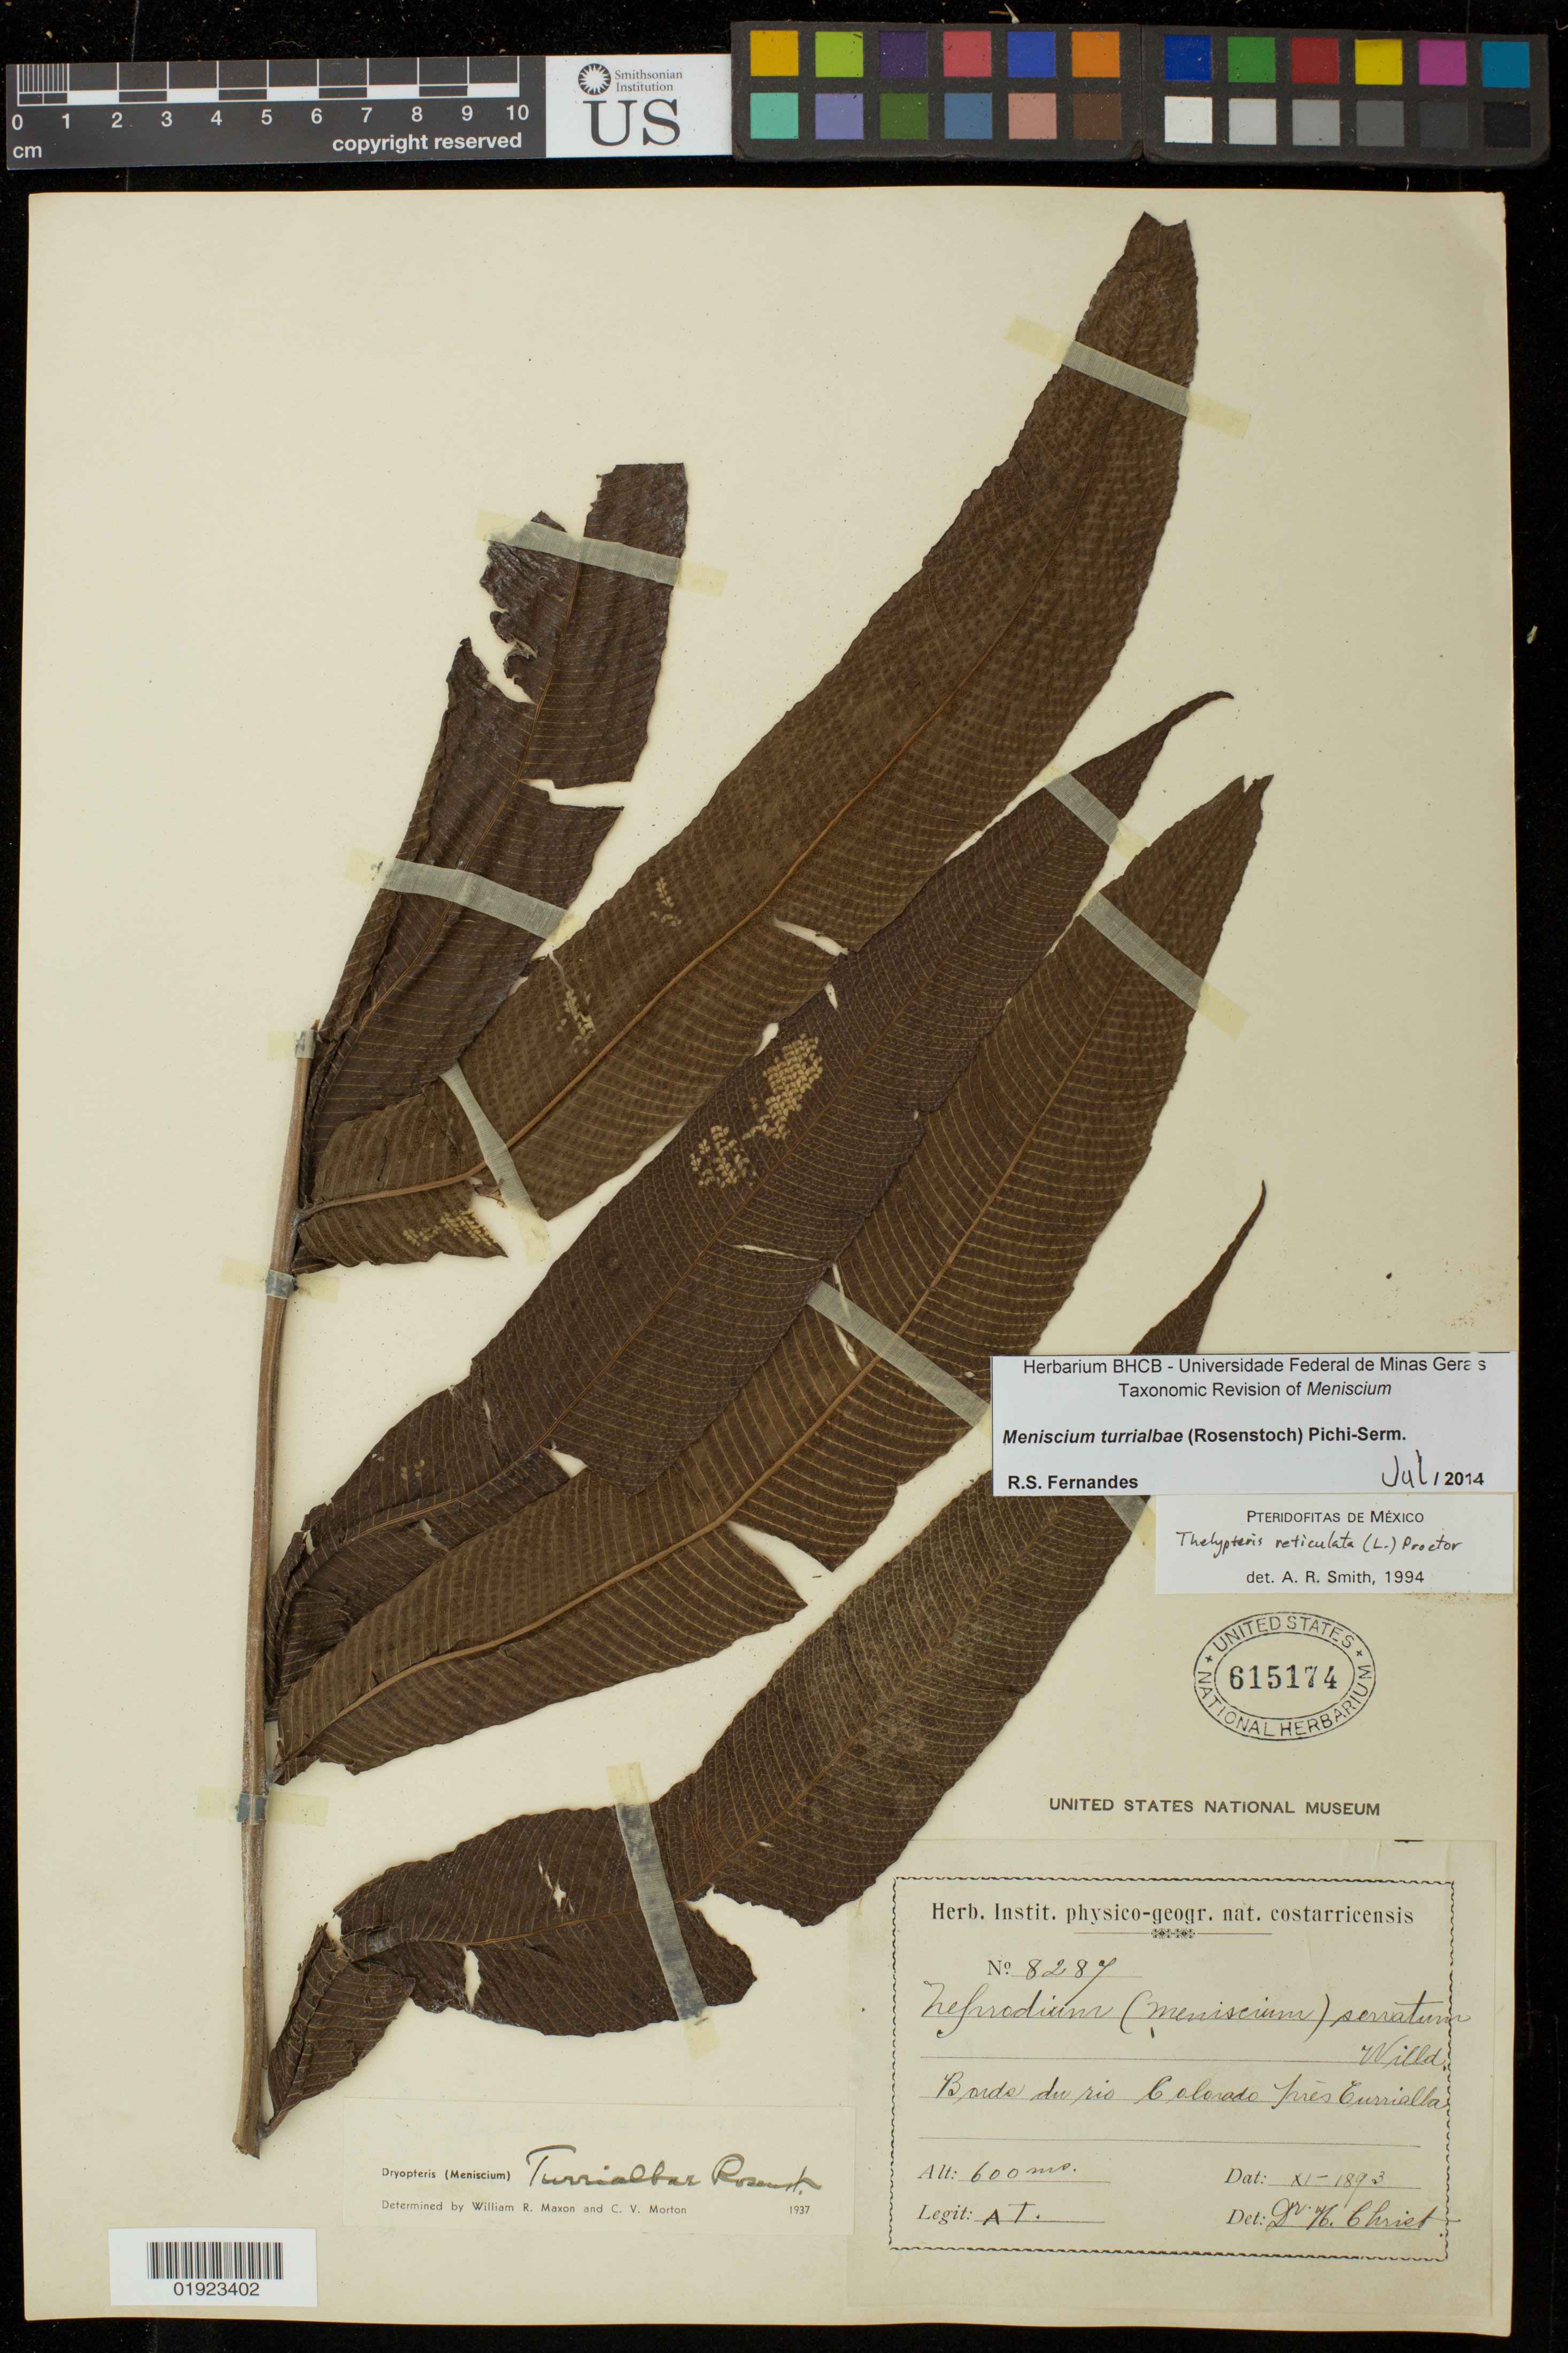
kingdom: Plantae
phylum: Tracheophyta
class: Polypodiopsida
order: Polypodiales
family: Thelypteridaceae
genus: Meniscium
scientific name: Meniscium turrialbae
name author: (Rosenst.) Pic. Serm.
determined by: Fernandes, R. S.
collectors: A. Tonduz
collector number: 8287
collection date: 1893-11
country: Costa Rica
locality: Borde du rio Colorado Tres Currialla.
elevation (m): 600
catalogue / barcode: US 615174